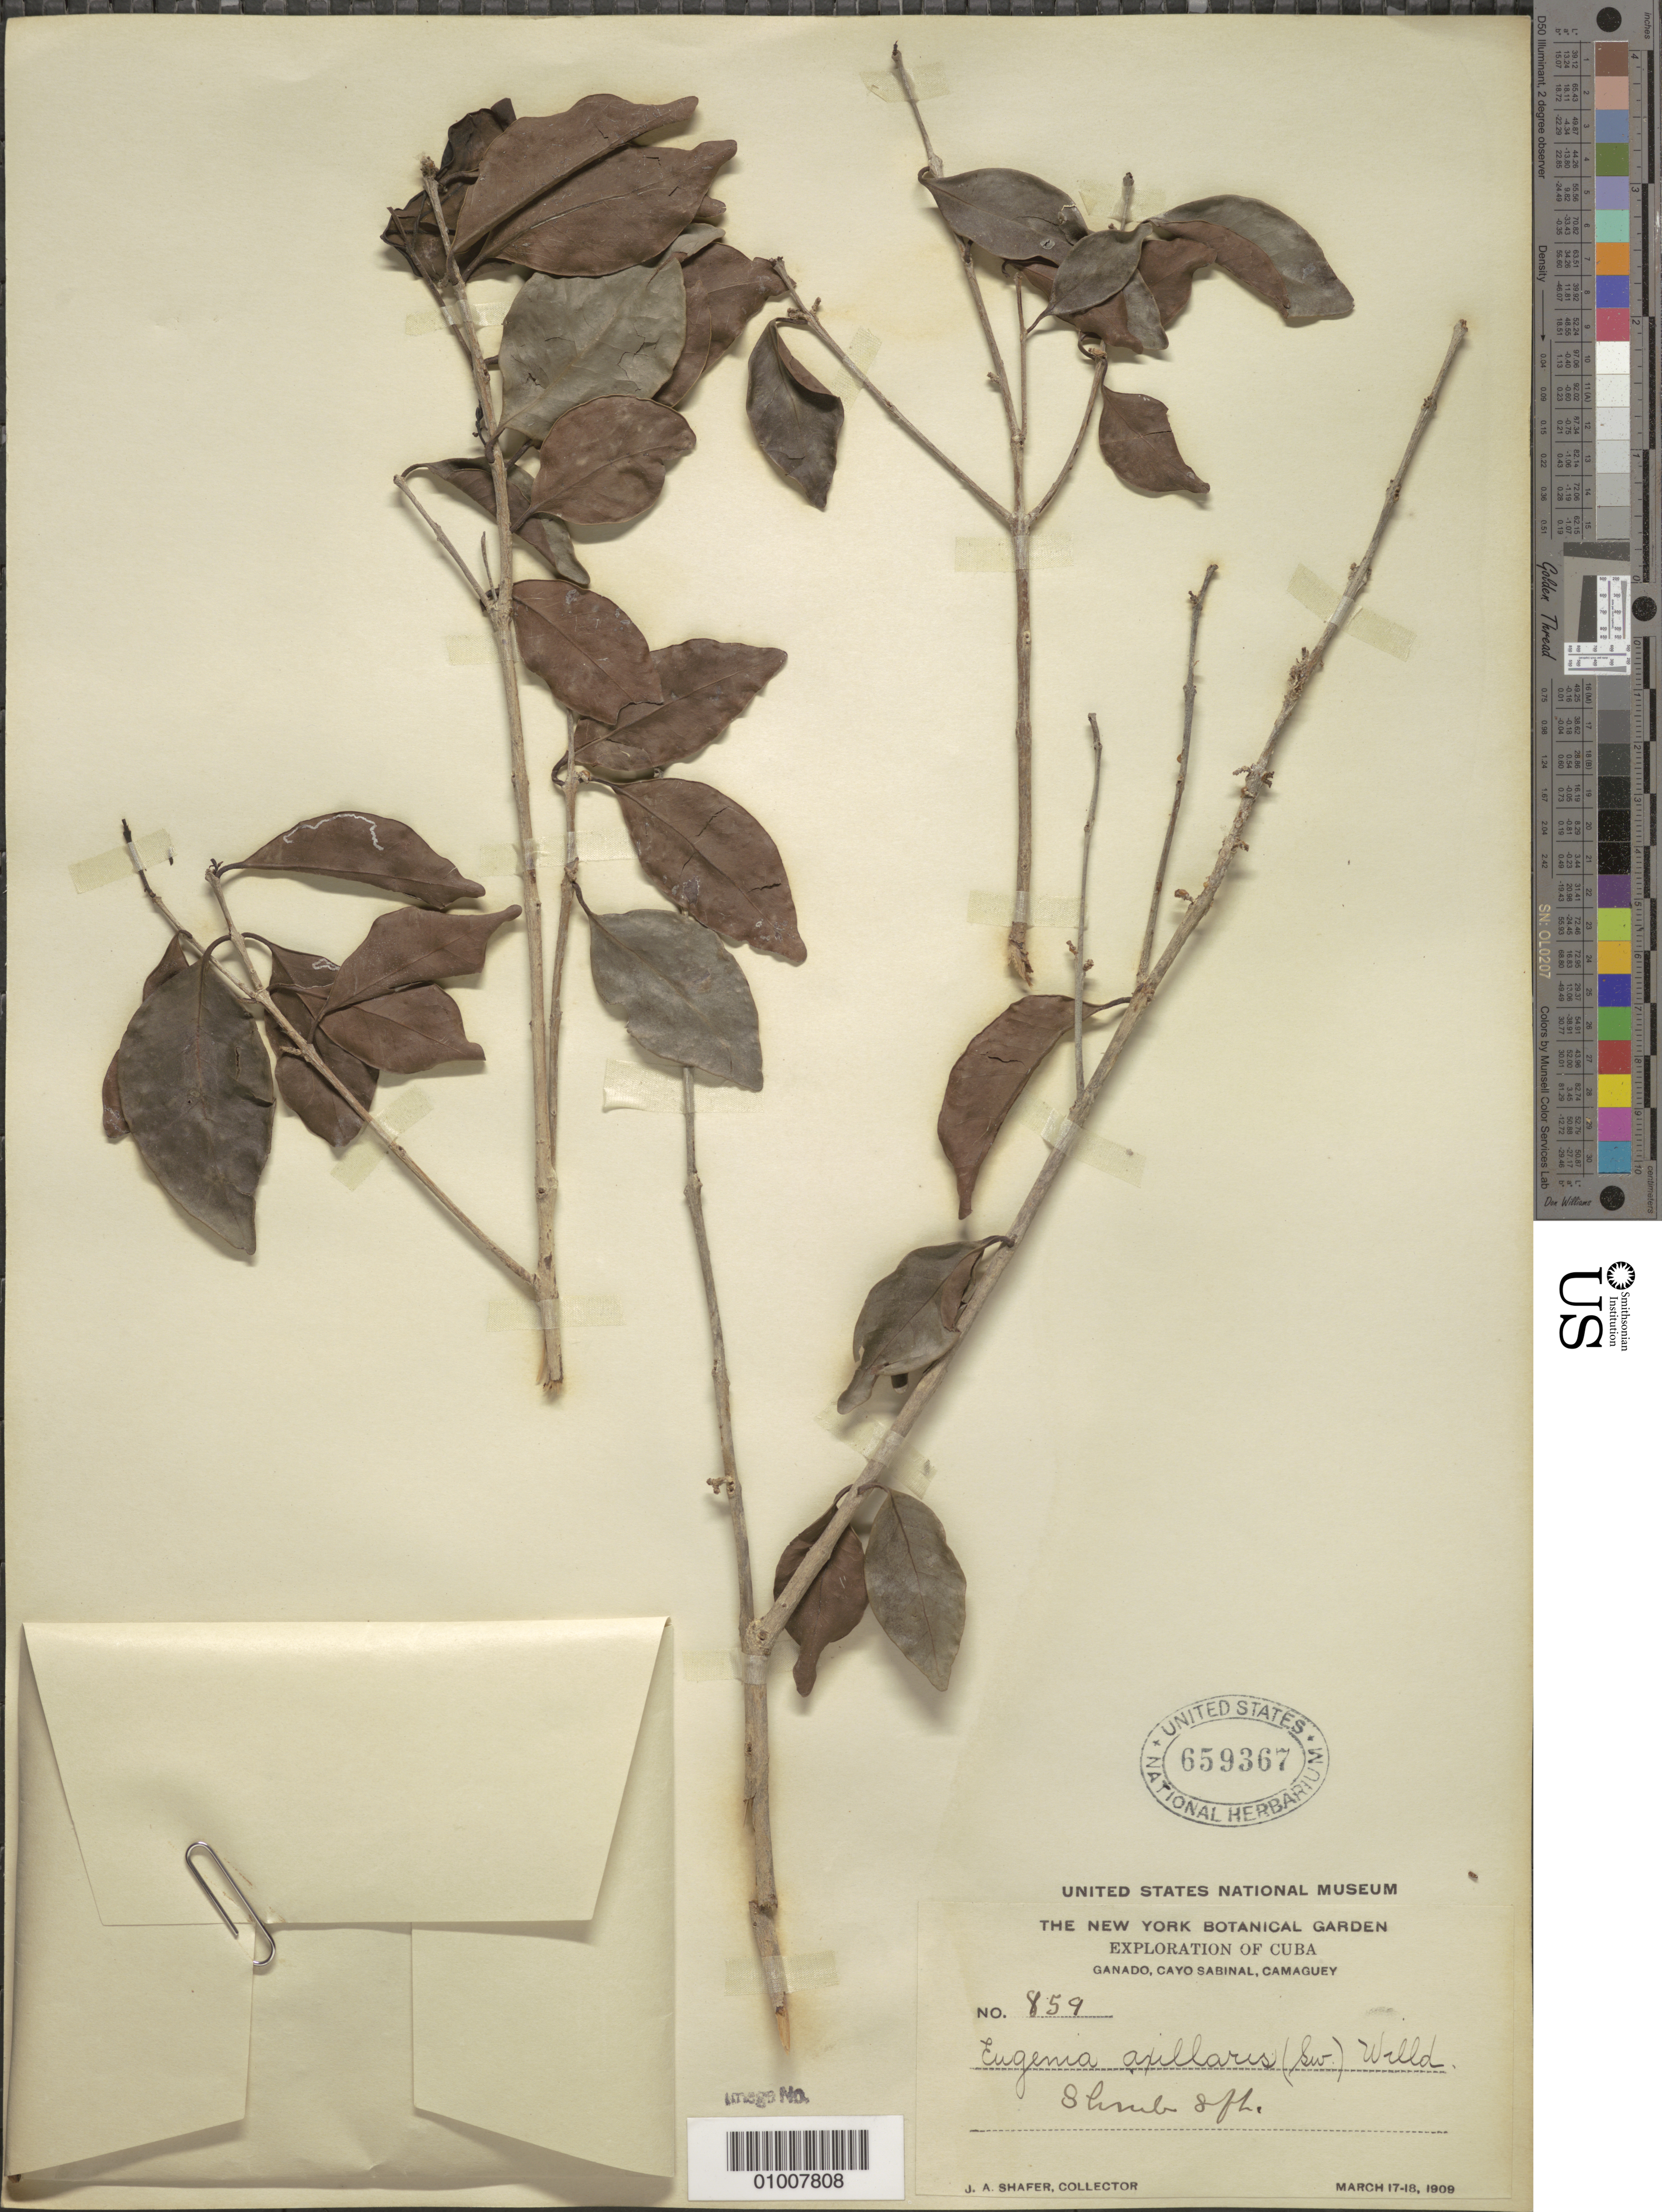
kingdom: Plantae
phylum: Tracheophyta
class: Magnoliopsida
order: Myrtales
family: Myrtaceae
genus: Eugenia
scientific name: Eugenia axillaris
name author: (Sw.) Willd.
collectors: J. A. Shafer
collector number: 859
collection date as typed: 17 Mar 1909 to 18 Mar 1909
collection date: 1909-03-17/1909-03-18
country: Cuba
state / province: Camagüey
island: Cuba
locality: Ganado, Cayo Sabinal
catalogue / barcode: US 659367